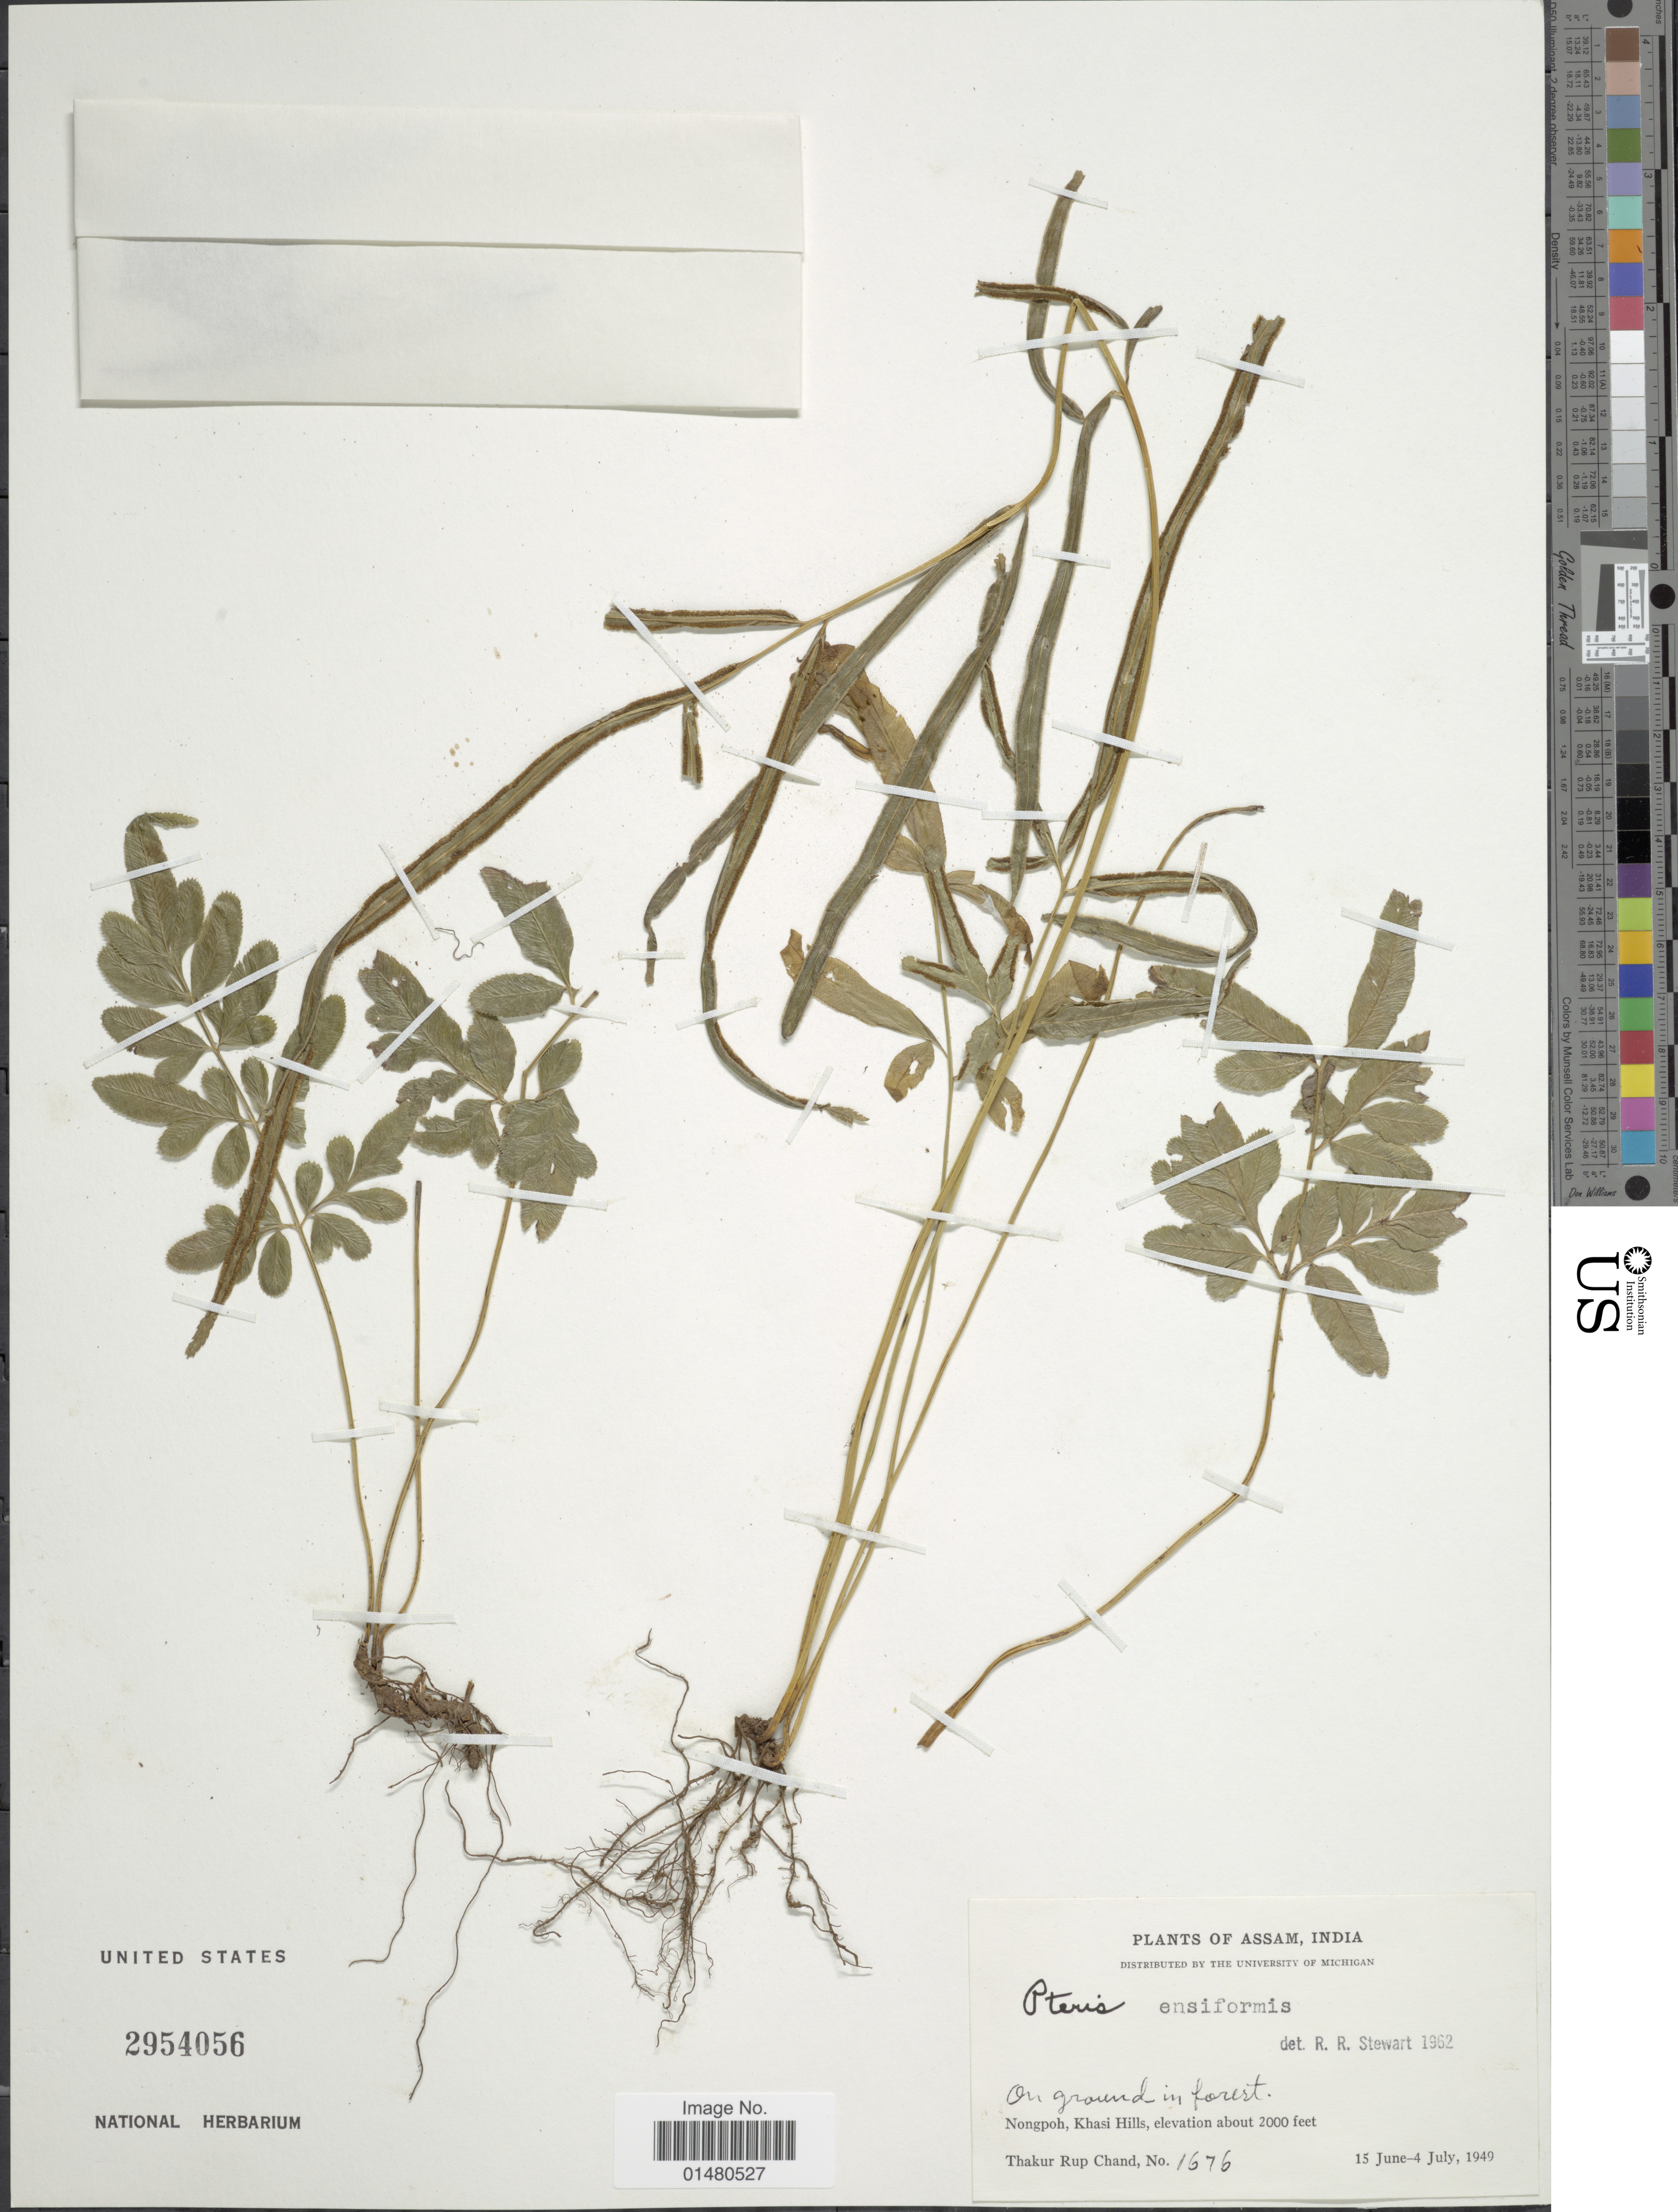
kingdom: Plantae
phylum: Tracheophyta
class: Polypodiopsida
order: Polypodiales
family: Pteridaceae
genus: Pteris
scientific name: Pteris ensiformis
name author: Burm. f.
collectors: T. R. Chand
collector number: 1676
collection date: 1949-06-15/1949-07-04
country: India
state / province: Meghalaya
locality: Nongpoh, Khasi Hills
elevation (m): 610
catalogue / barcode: US 2954056